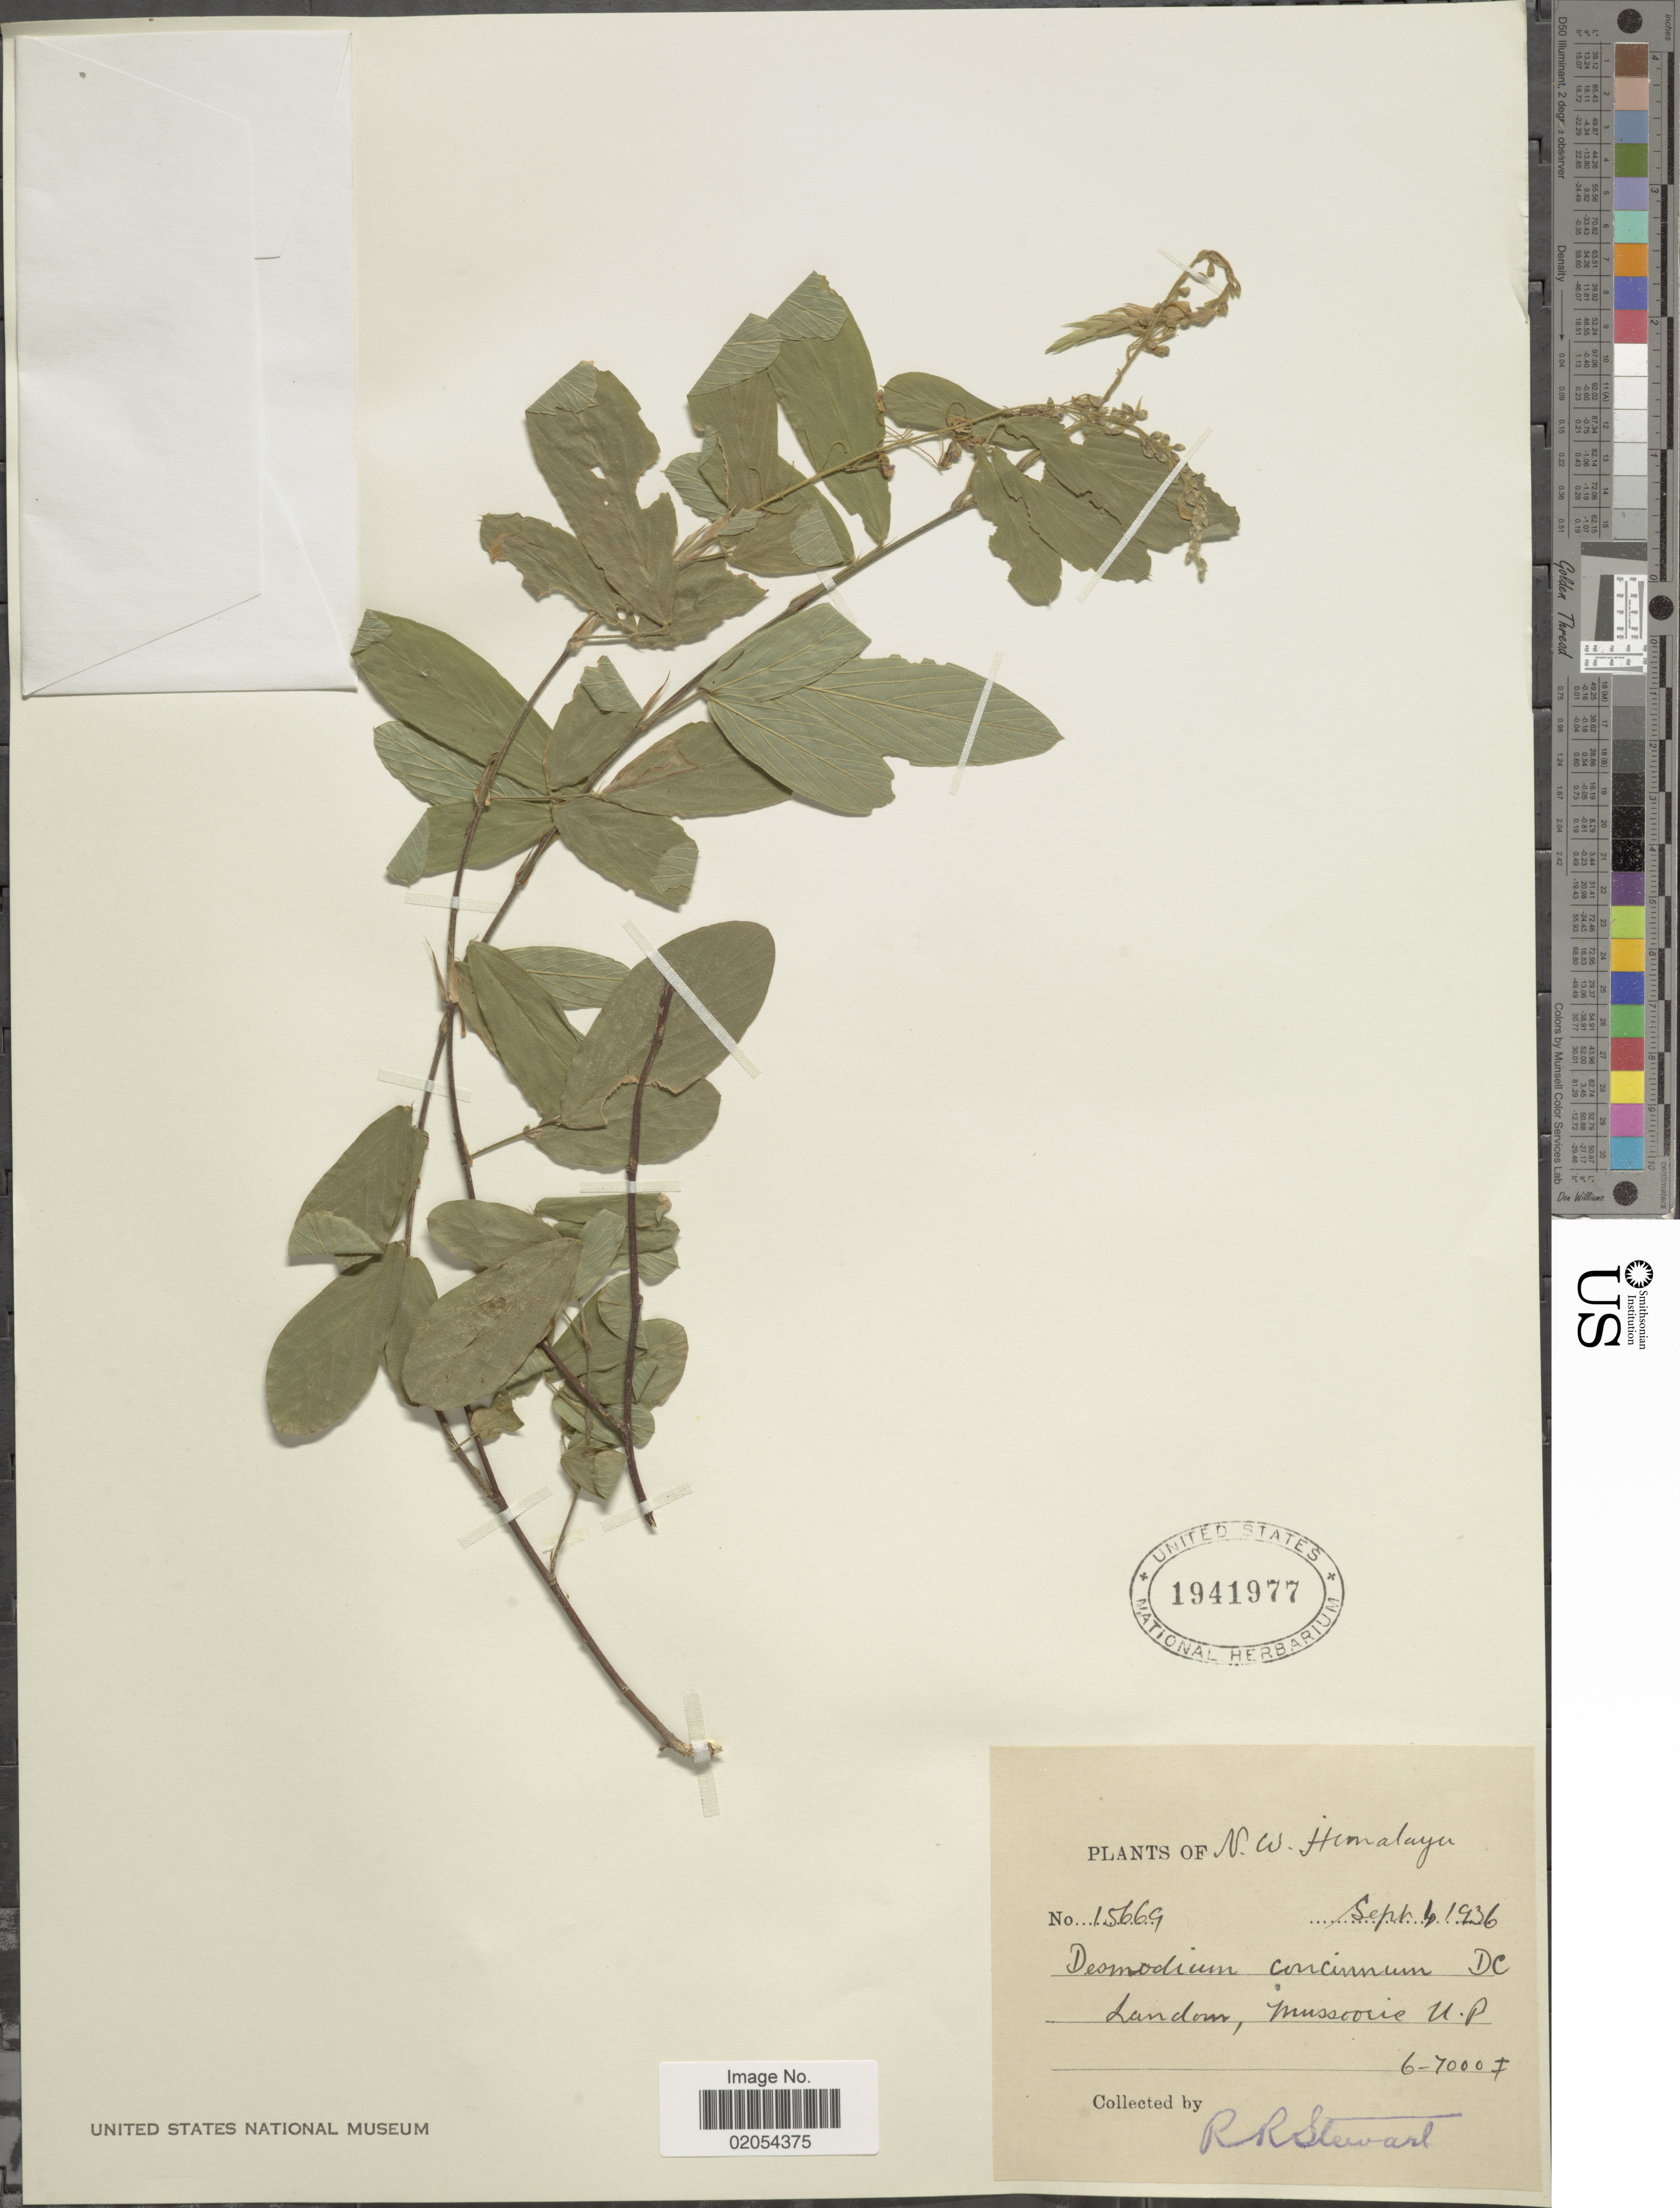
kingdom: Plantae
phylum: Tracheophyta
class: Magnoliopsida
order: Fabales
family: Fabaceae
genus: Tateishia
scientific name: Tateishia concinna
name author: (DC.) H. Ohashi & K. Ohashi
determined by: Strong, Mark T., (BOT), Smithsonian Institution - National Museum of Natural History (UNITED STATES)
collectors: R. Steward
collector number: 15669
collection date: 1936-09-01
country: India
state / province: Uttarakhand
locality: N.W. Himalaya, Landour, Mussoorie U.P.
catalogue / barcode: US 1941977